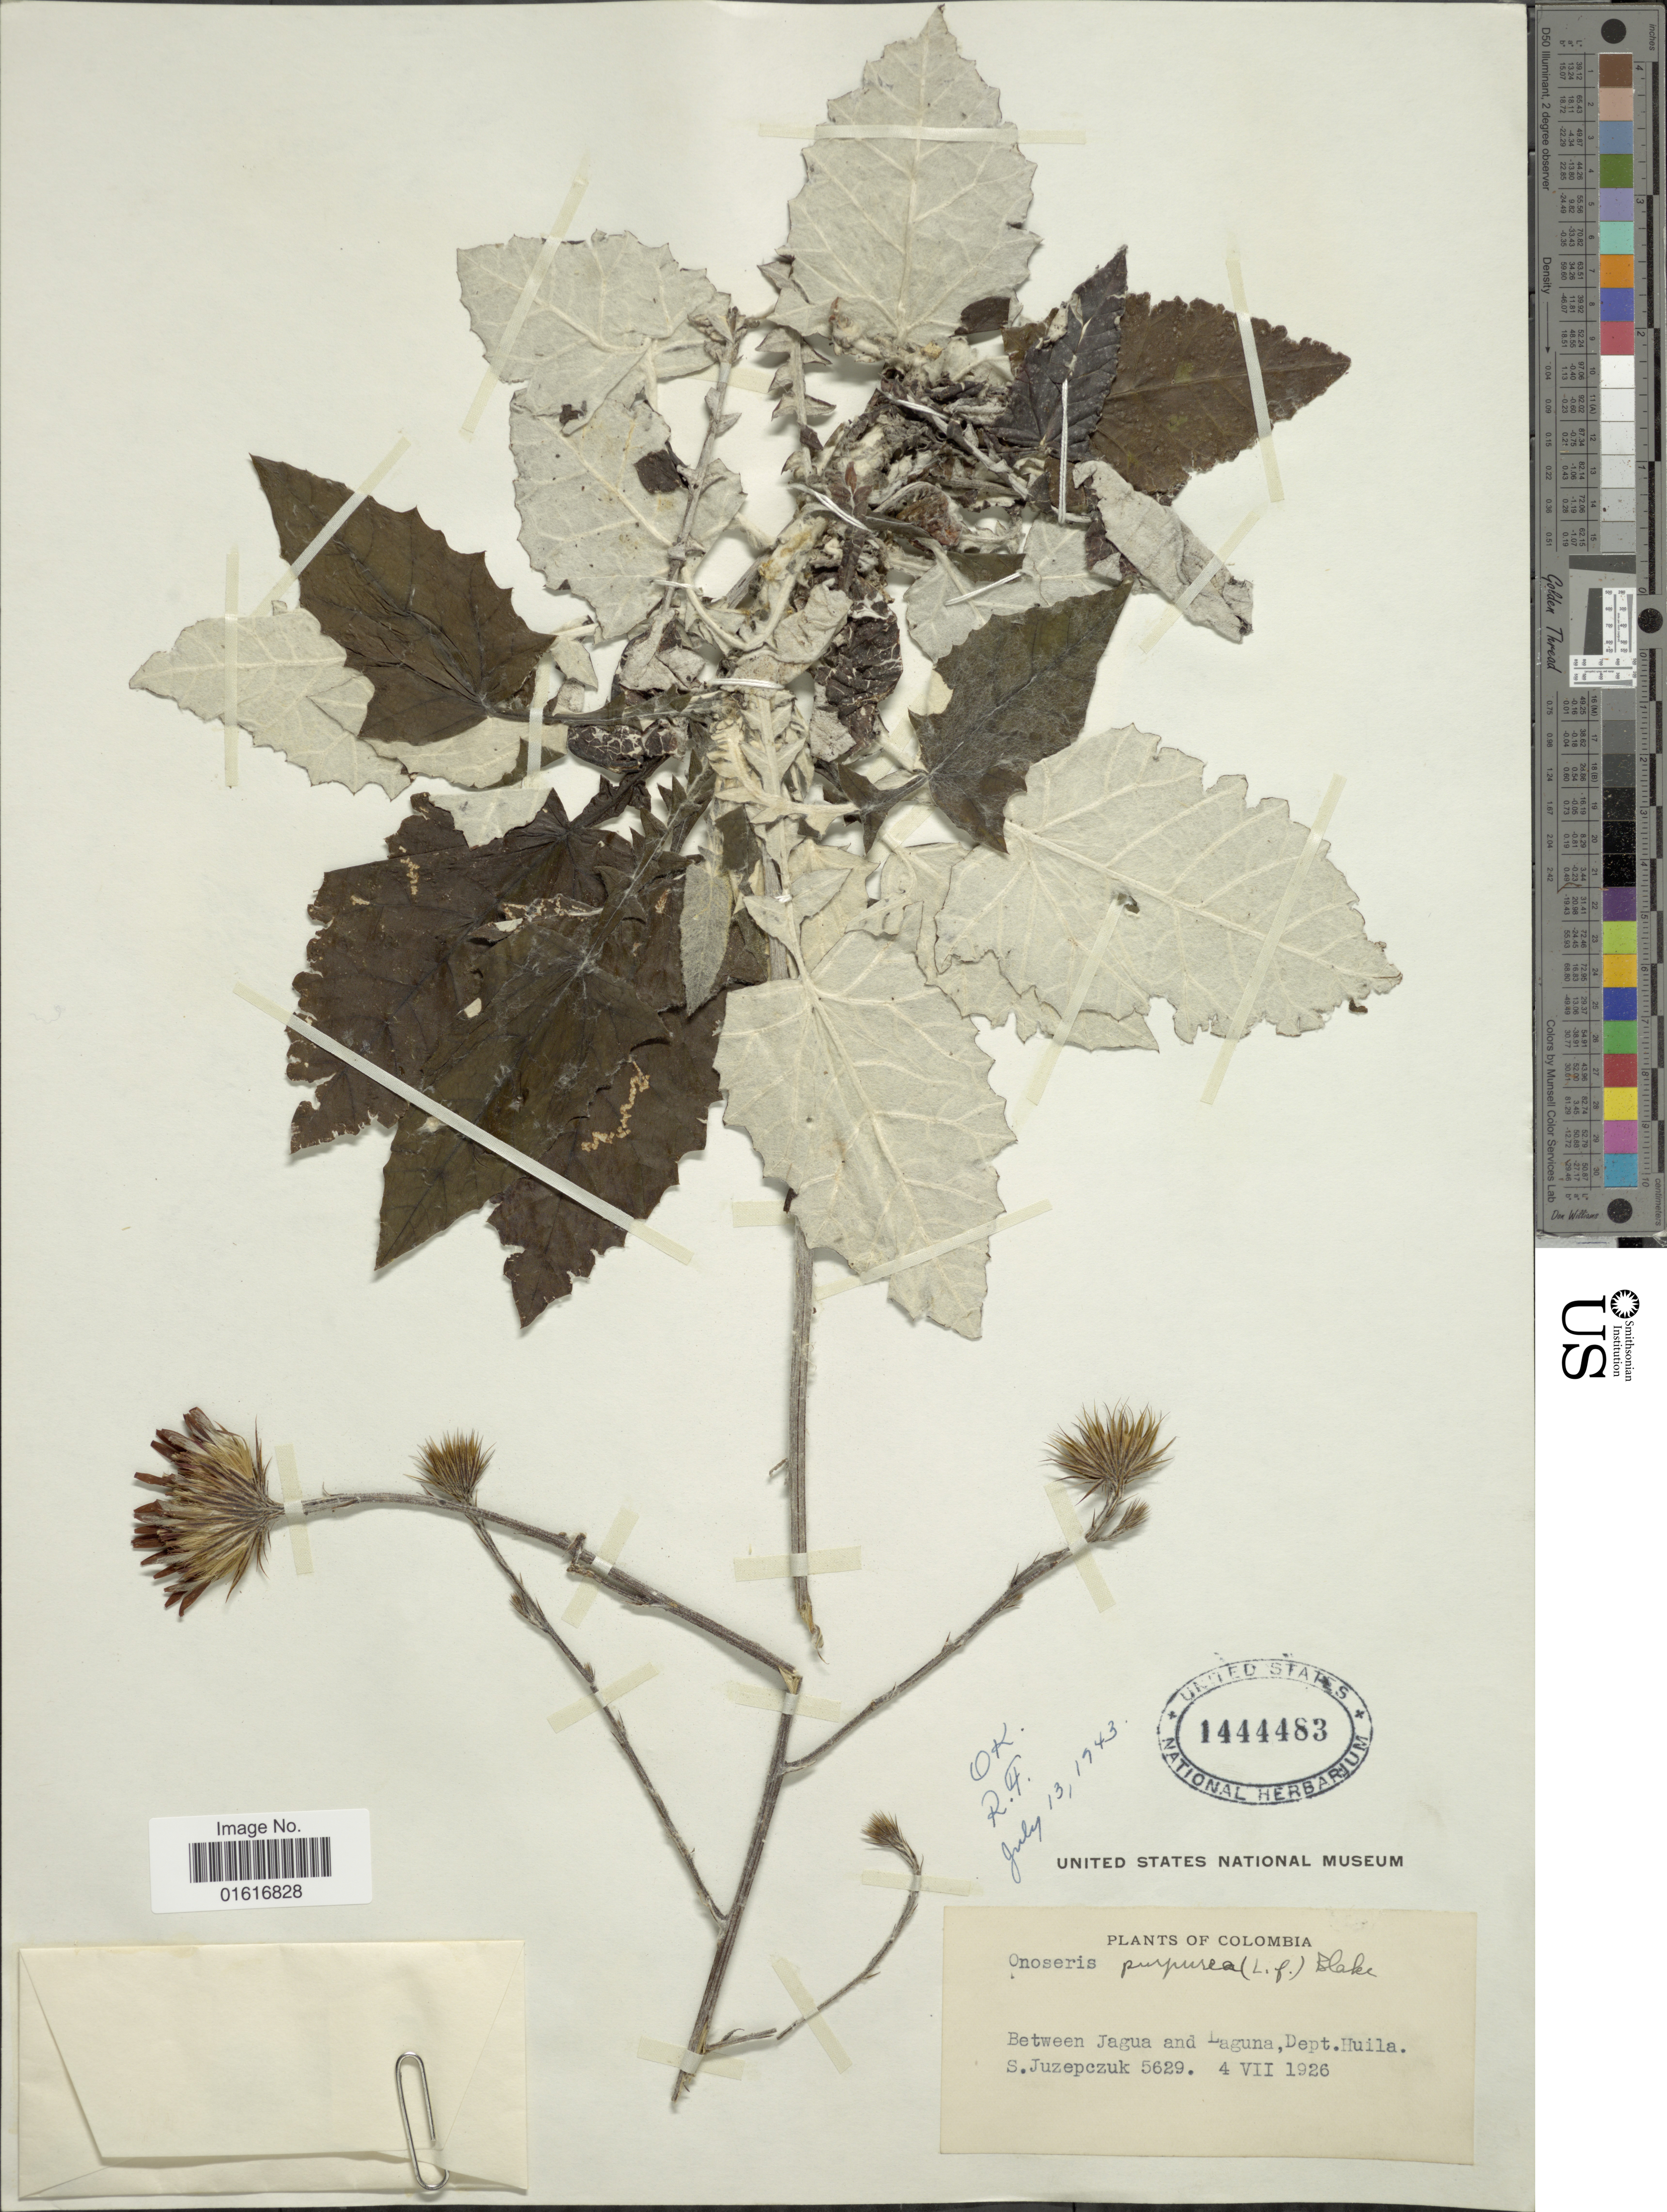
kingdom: Plantae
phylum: Tracheophyta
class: Magnoliopsida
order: Asterales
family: Asteraceae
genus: Onoseris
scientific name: Onoseris purpurea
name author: (L. f.) S.F. Blake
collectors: S. V. Juzepczuk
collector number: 5629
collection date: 1926-07-04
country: Colombia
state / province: Huila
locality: Between Jagua and Laguna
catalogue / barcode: US 1444483